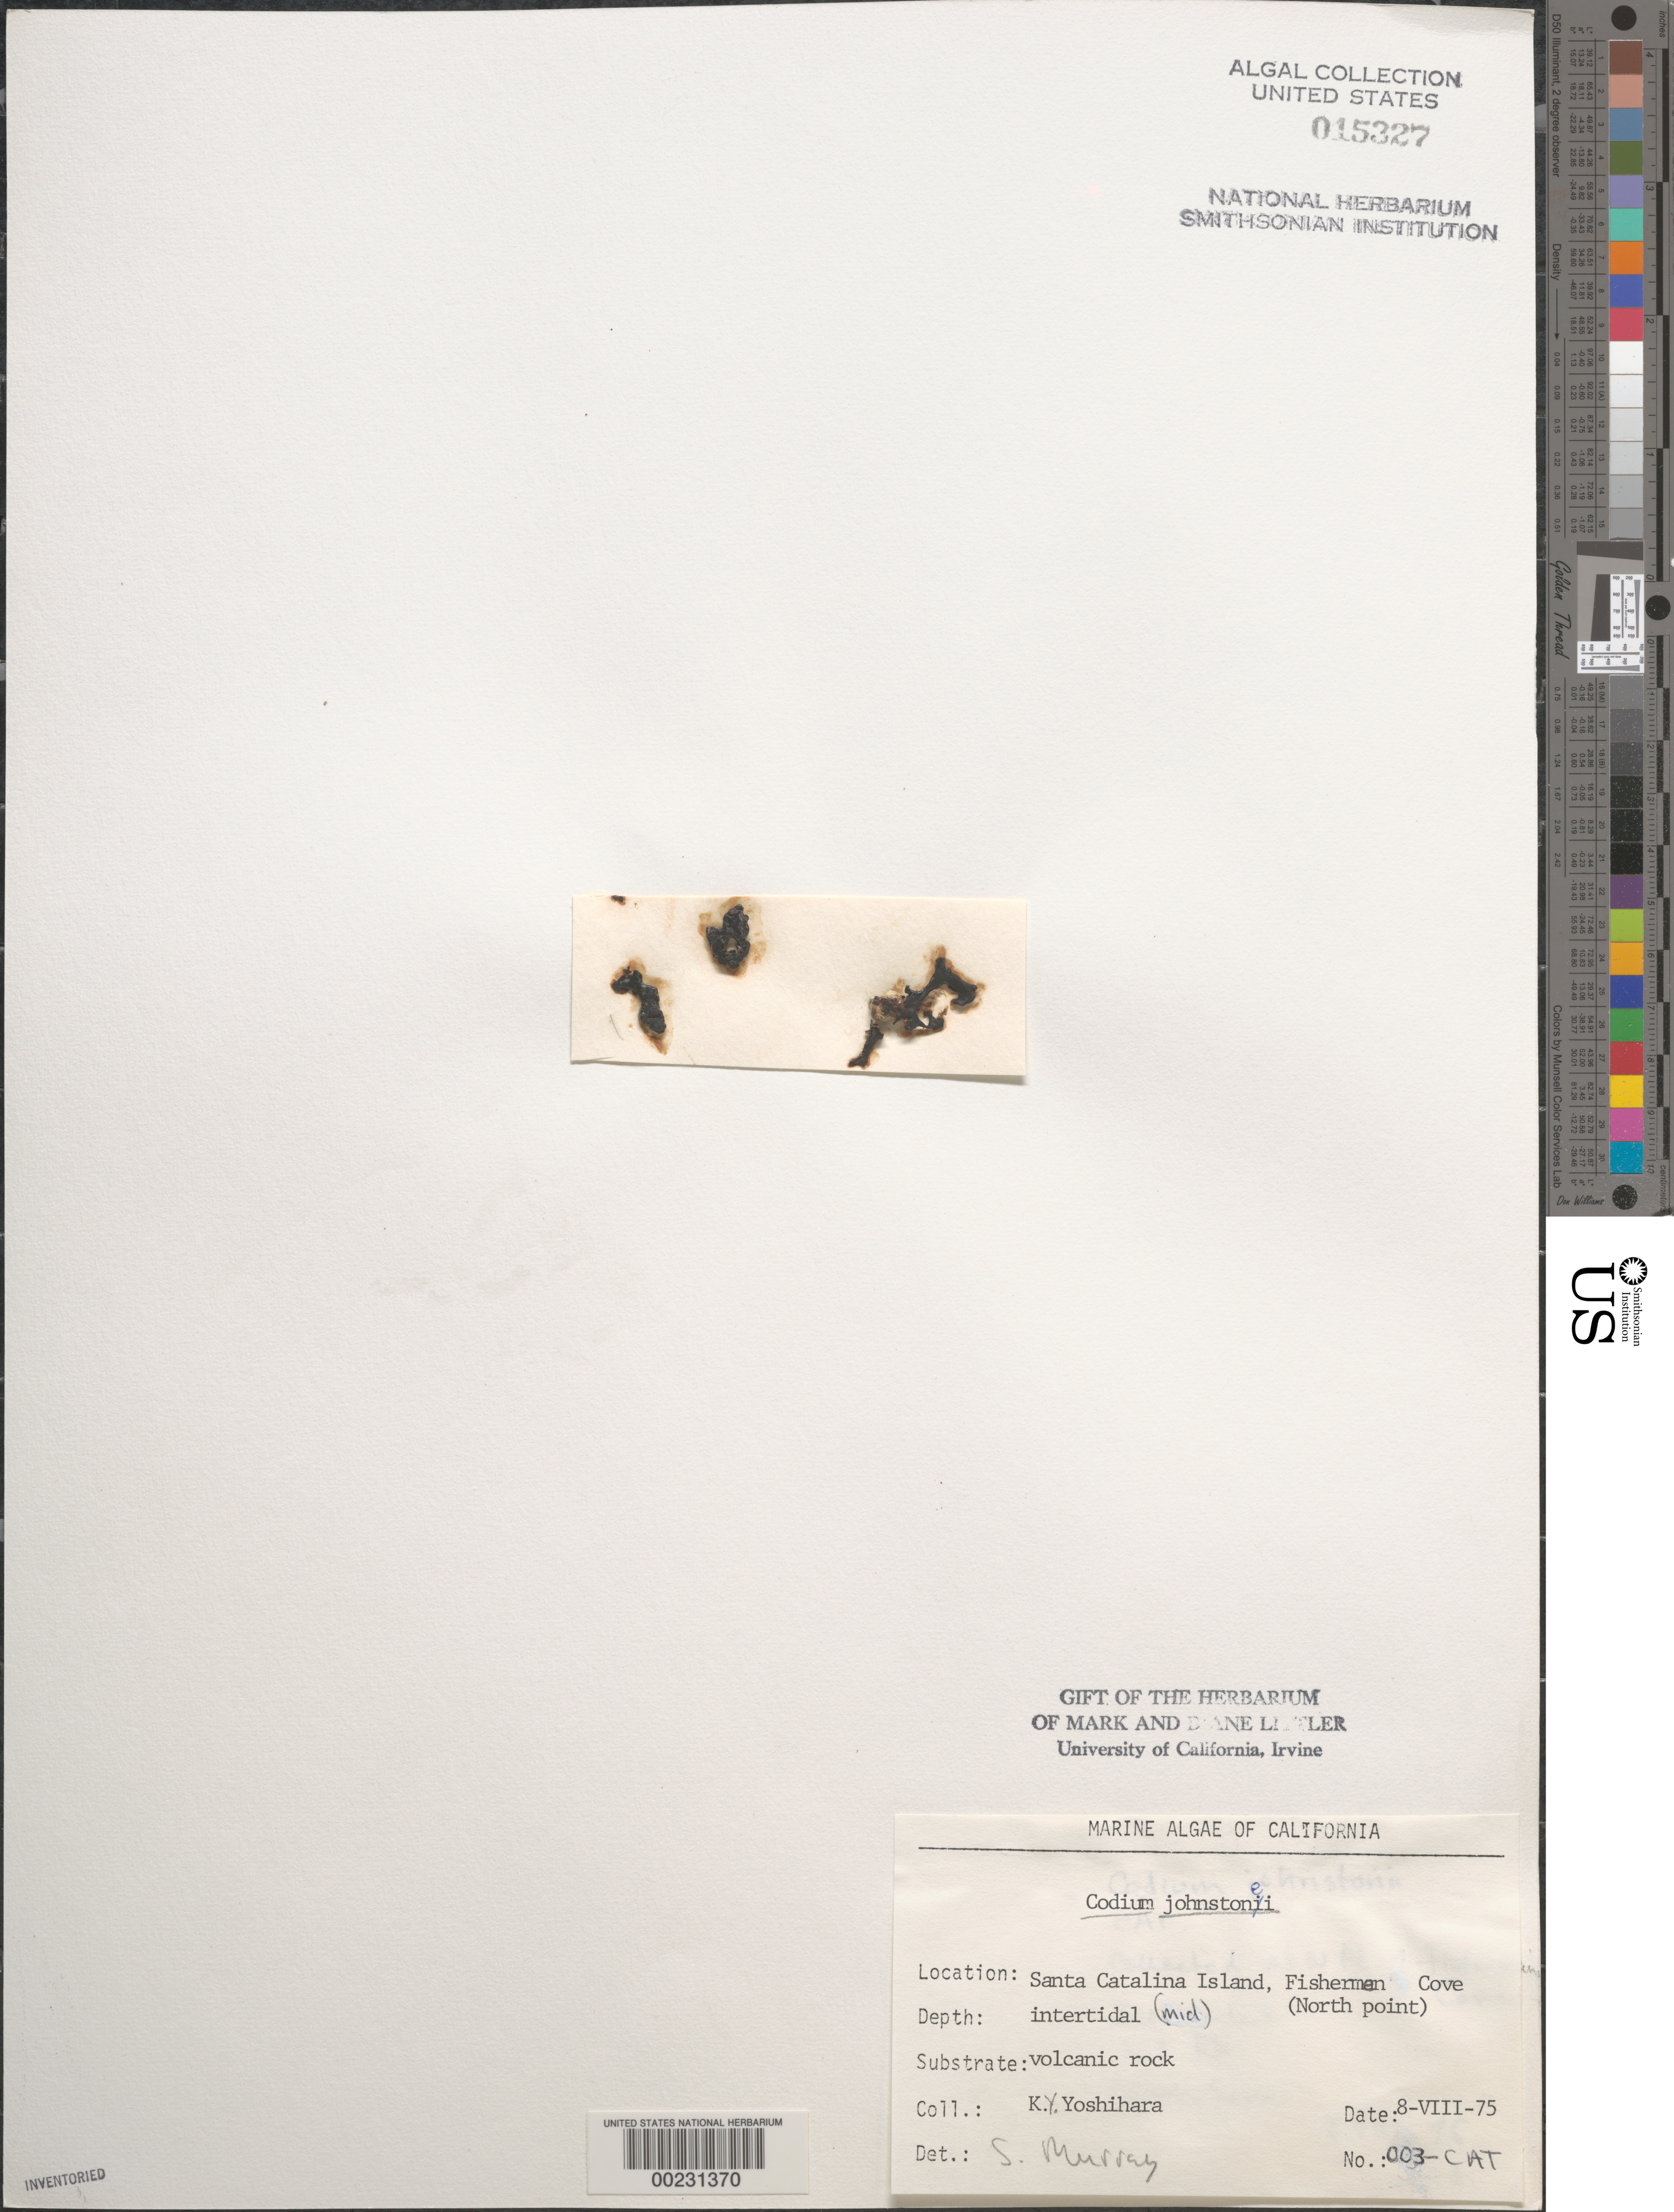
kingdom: Plantae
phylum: Chlorophyta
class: Ulvophyceae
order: Bryopsidales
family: Codiaceae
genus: Codium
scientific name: Codium johnstonei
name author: P.C. Silva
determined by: Murray, S. N.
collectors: K. Yoshihara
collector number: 003-cat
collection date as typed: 08 Aug 1975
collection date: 1975-08-08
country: United States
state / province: California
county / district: Los Angeles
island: Santa Catalina Island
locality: Fisherman Cove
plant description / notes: BLM-SOCALBIGHT Rocky Intertidal Survey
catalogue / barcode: US 15327